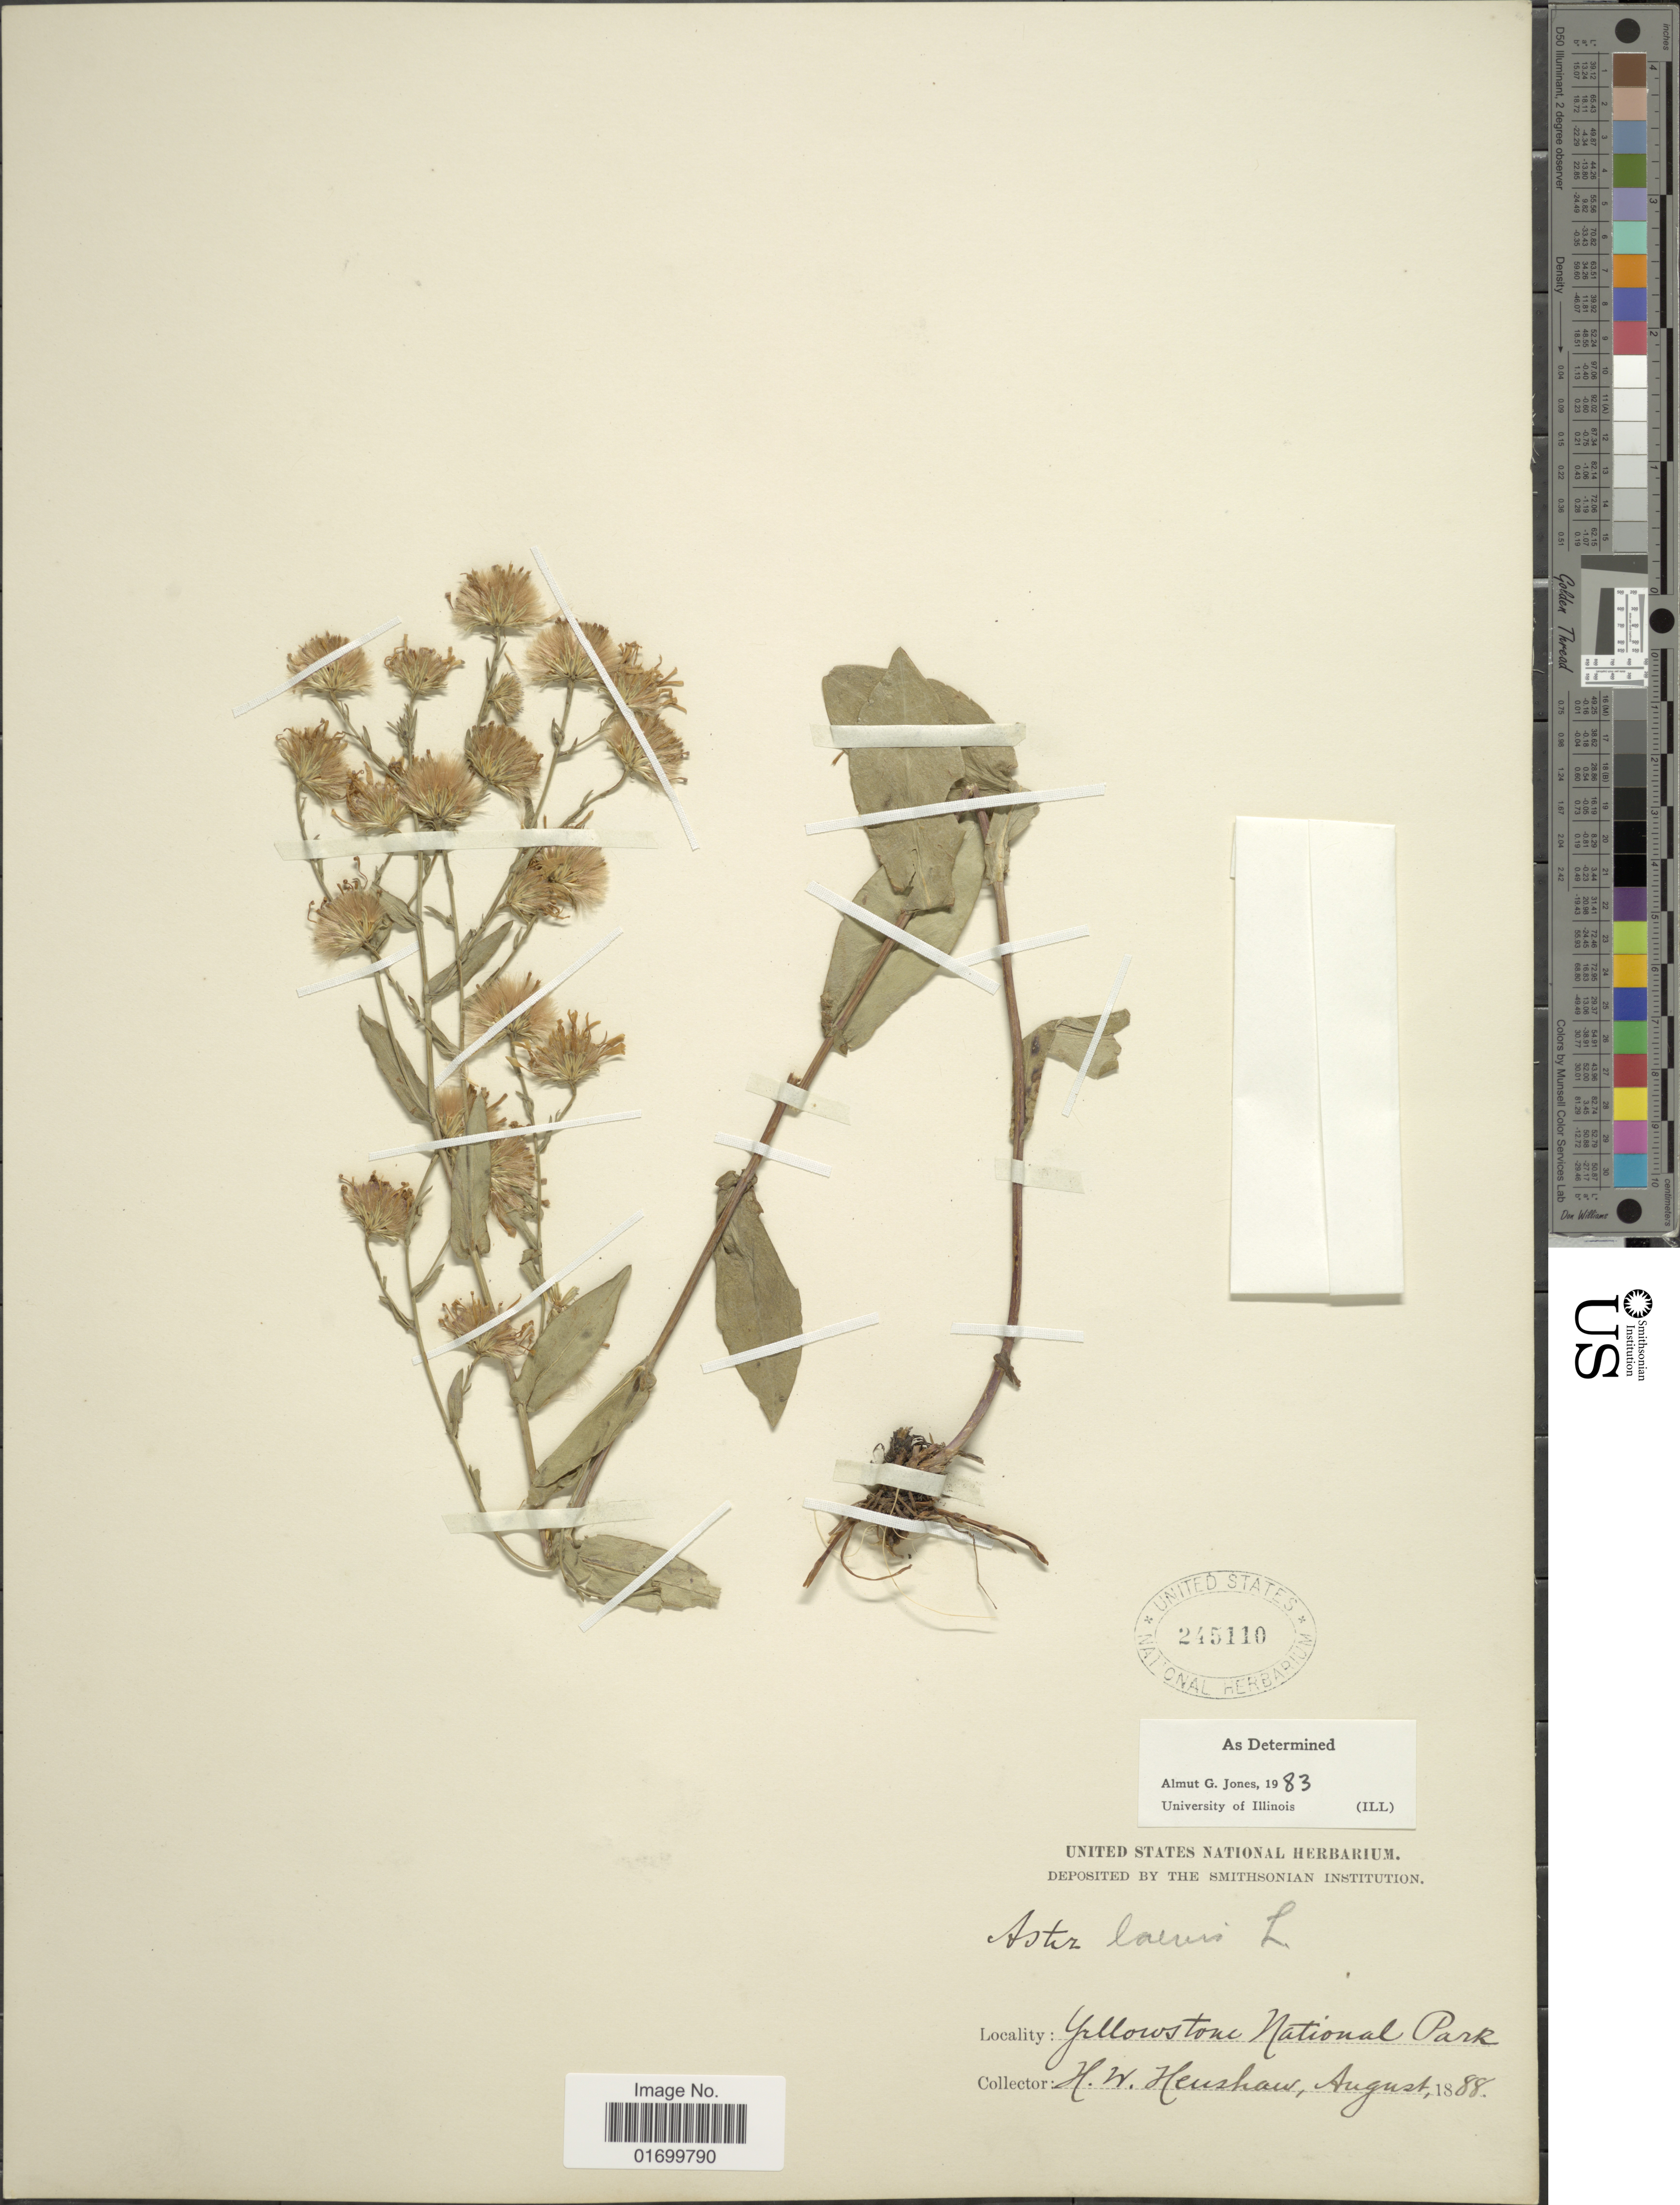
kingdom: Plantae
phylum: Tracheophyta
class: Magnoliopsida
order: Asterales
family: Asteraceae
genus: Symphyotrichum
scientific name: Symphyotrichum laeve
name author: (L.) Á. Löve & D. Löve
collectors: H. Henshaw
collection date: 1888-08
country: United States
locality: Yellowstone National Park.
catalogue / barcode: US 245110